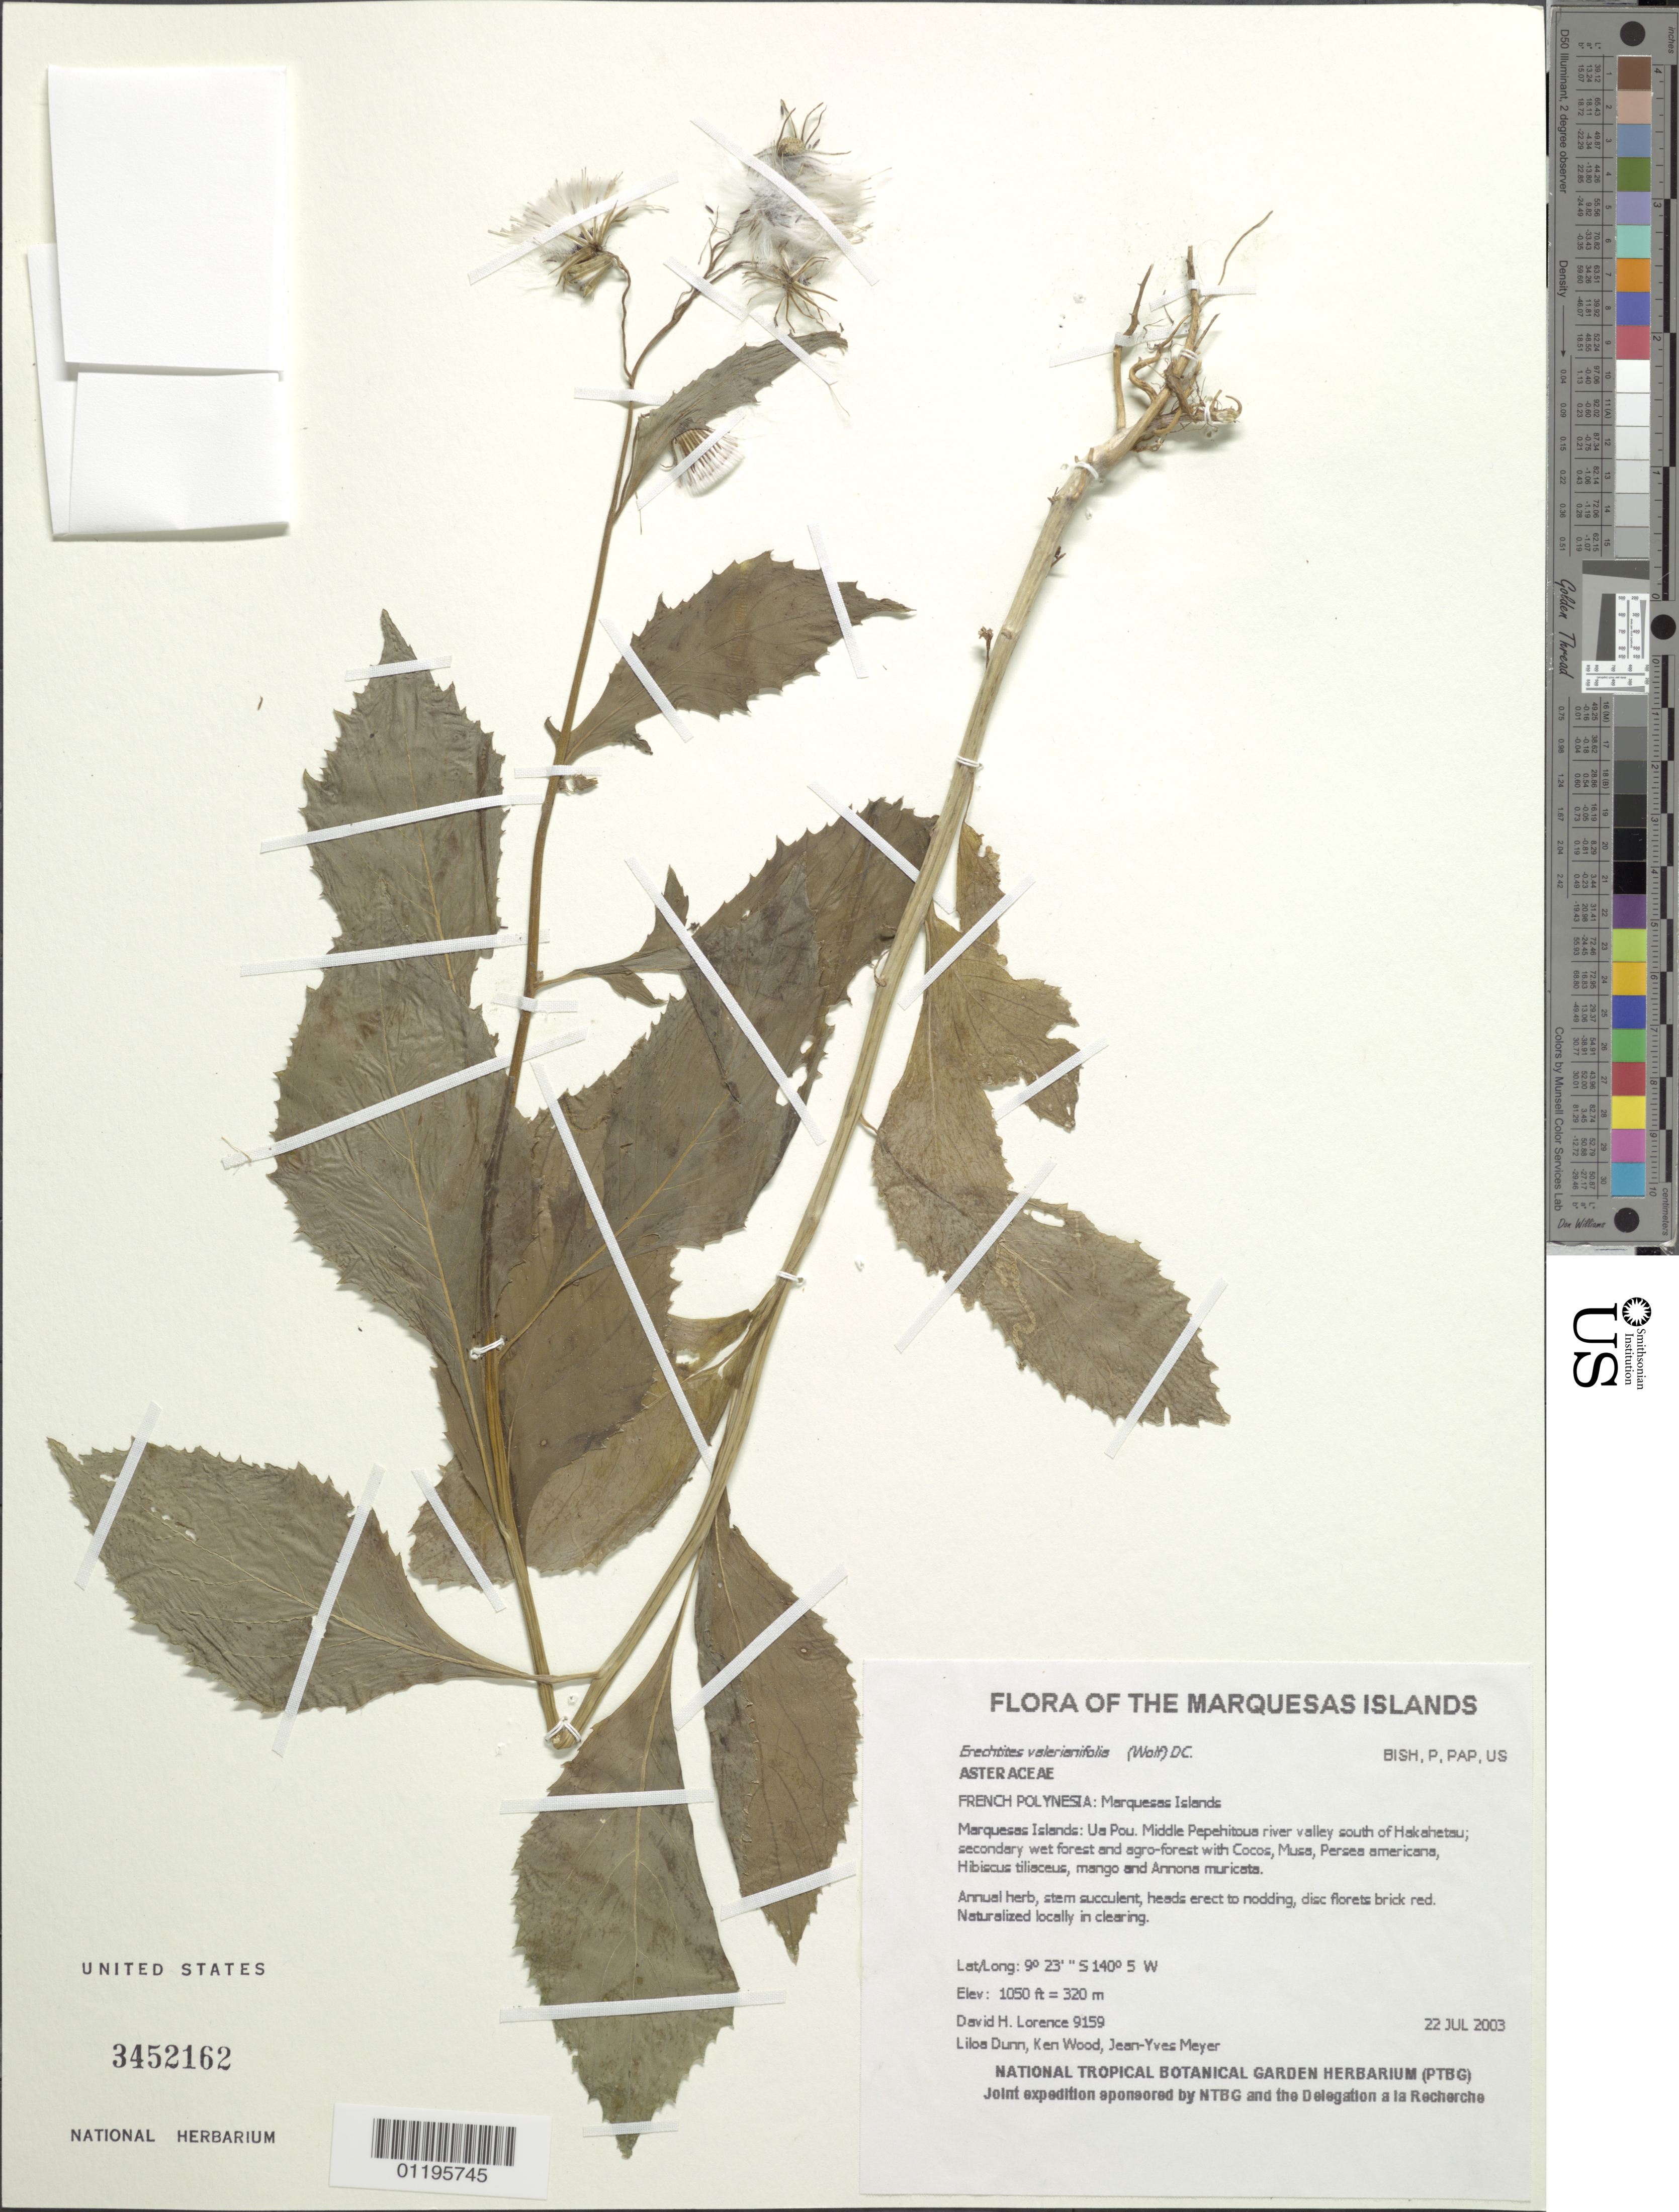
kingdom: Plantae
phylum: Tracheophyta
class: Magnoliopsida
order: Asterales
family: Asteraceae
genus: Erechtites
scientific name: Erechtites valerianifolius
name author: (Link ex Spreng.) DC.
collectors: D. Lorence, L. Dunn, K. R. Wood & J.-Y. Meyer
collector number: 9159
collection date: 2003-07-22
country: French Polynesia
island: Ua Pou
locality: Middle Pepehitoua river valley south of Hakahetau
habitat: Secondary wet forest and agroforest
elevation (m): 320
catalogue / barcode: US 3452162